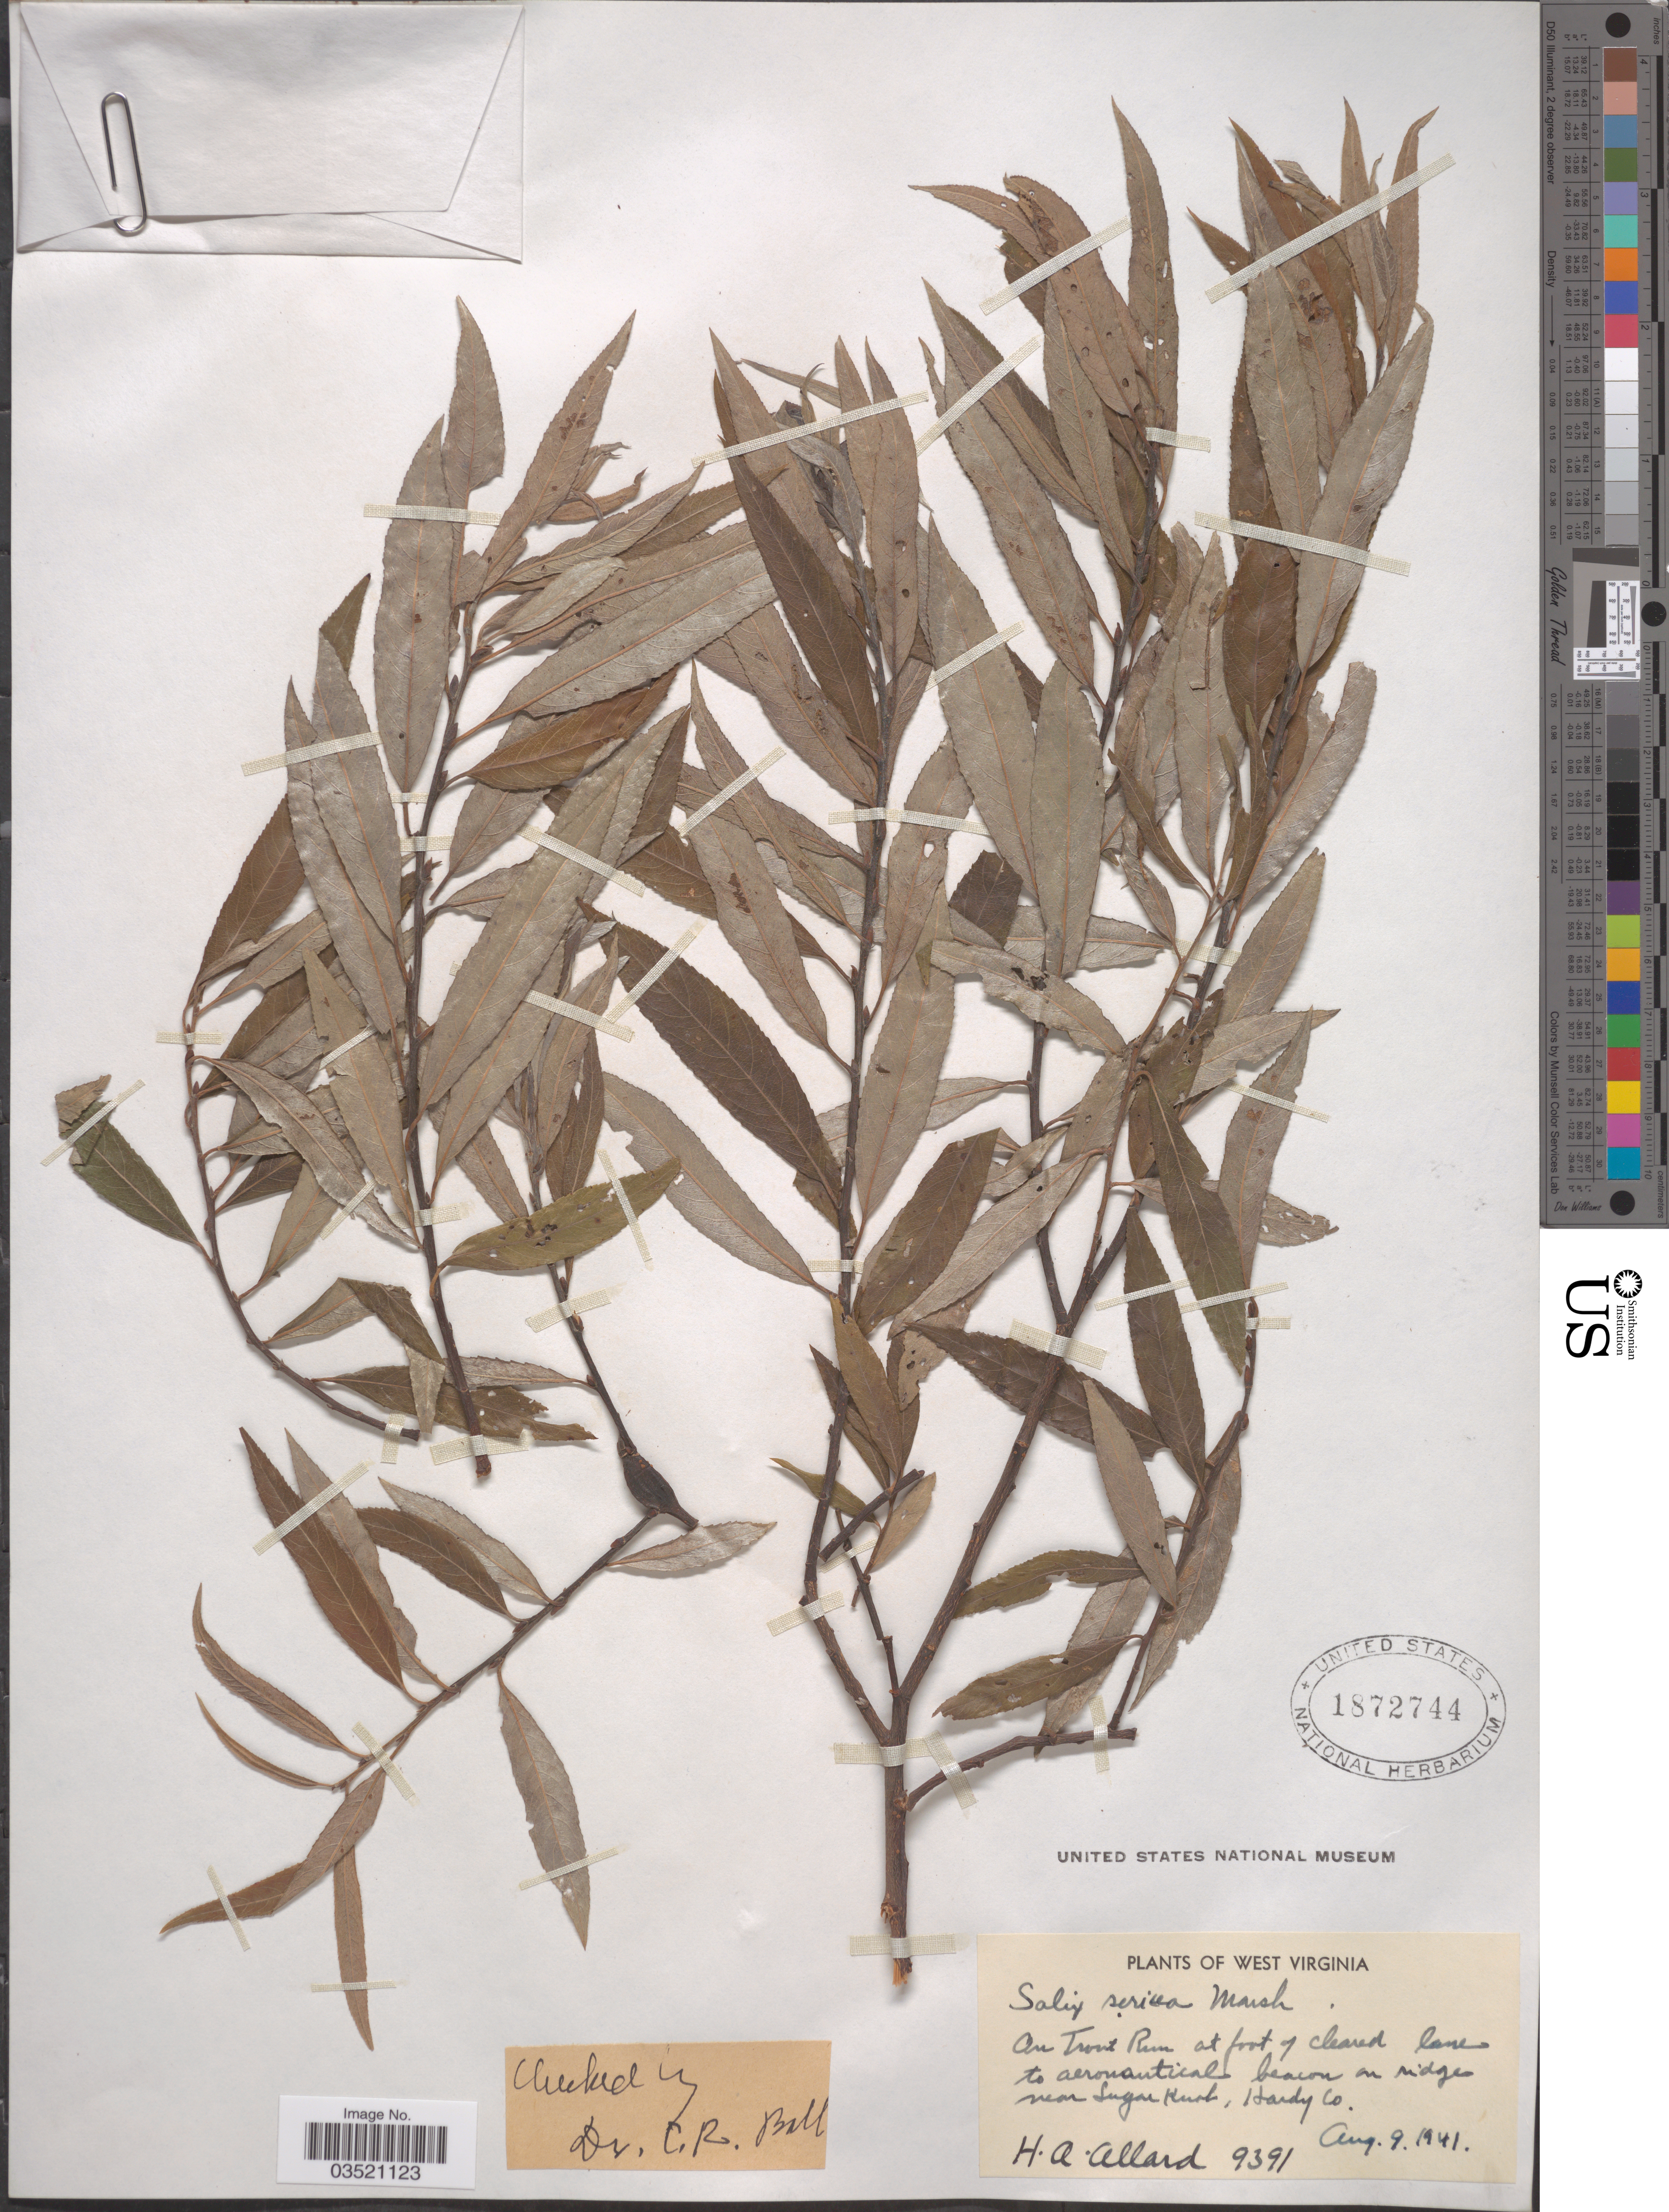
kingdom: Plantae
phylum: Tracheophyta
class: Magnoliopsida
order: Malpighiales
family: Salicaceae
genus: Salix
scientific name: Salix sericea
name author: Marshall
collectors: H. A. Allard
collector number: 9391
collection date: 1941-08-09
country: United States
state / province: West Virginia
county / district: Hardy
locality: On Trout Run at foot of cleared lane to aeronantical beacon on ridge near Sugar Knob, Hardy Co.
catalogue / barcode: US 1872744